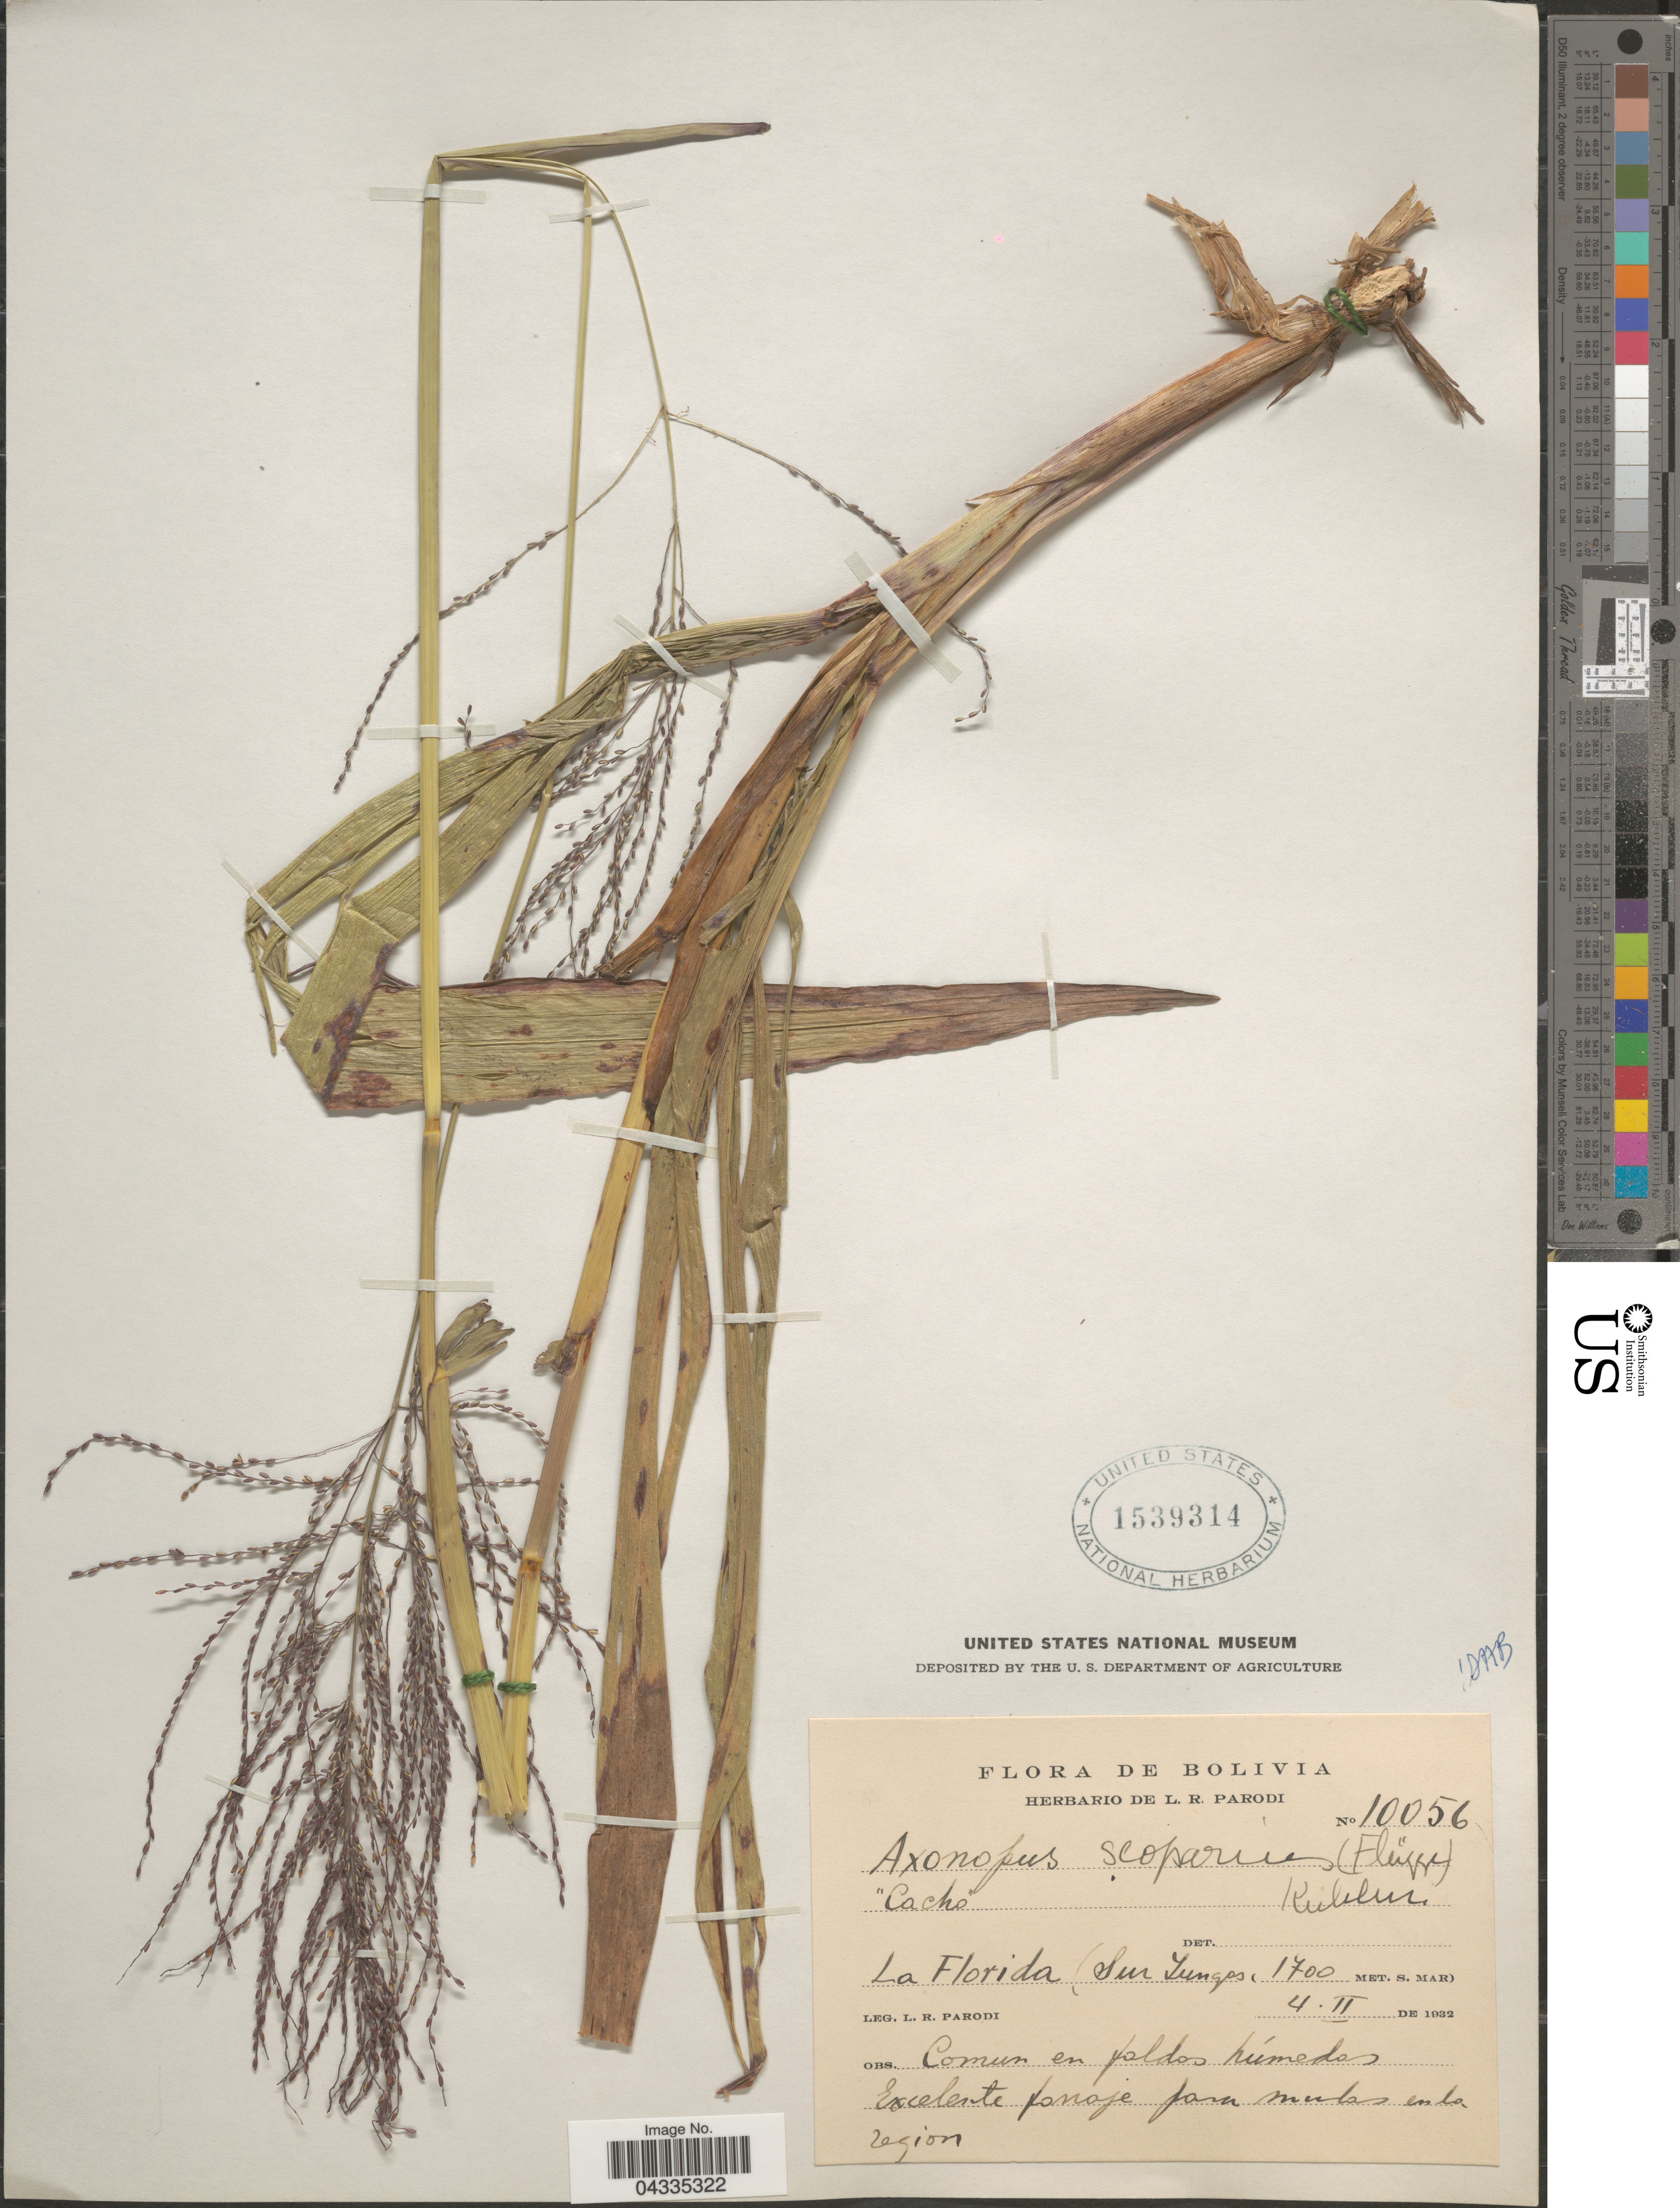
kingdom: Plantae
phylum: Tracheophyta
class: Liliopsida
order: Poales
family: Poaceae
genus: Axonopus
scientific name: Axonopus scoparius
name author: (Flüggé) Kuhlm.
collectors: L. R. Parodi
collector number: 10056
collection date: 1932-02-04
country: Bolivia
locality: La Florida (Sur Yungas).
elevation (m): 1700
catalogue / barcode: US 1539314